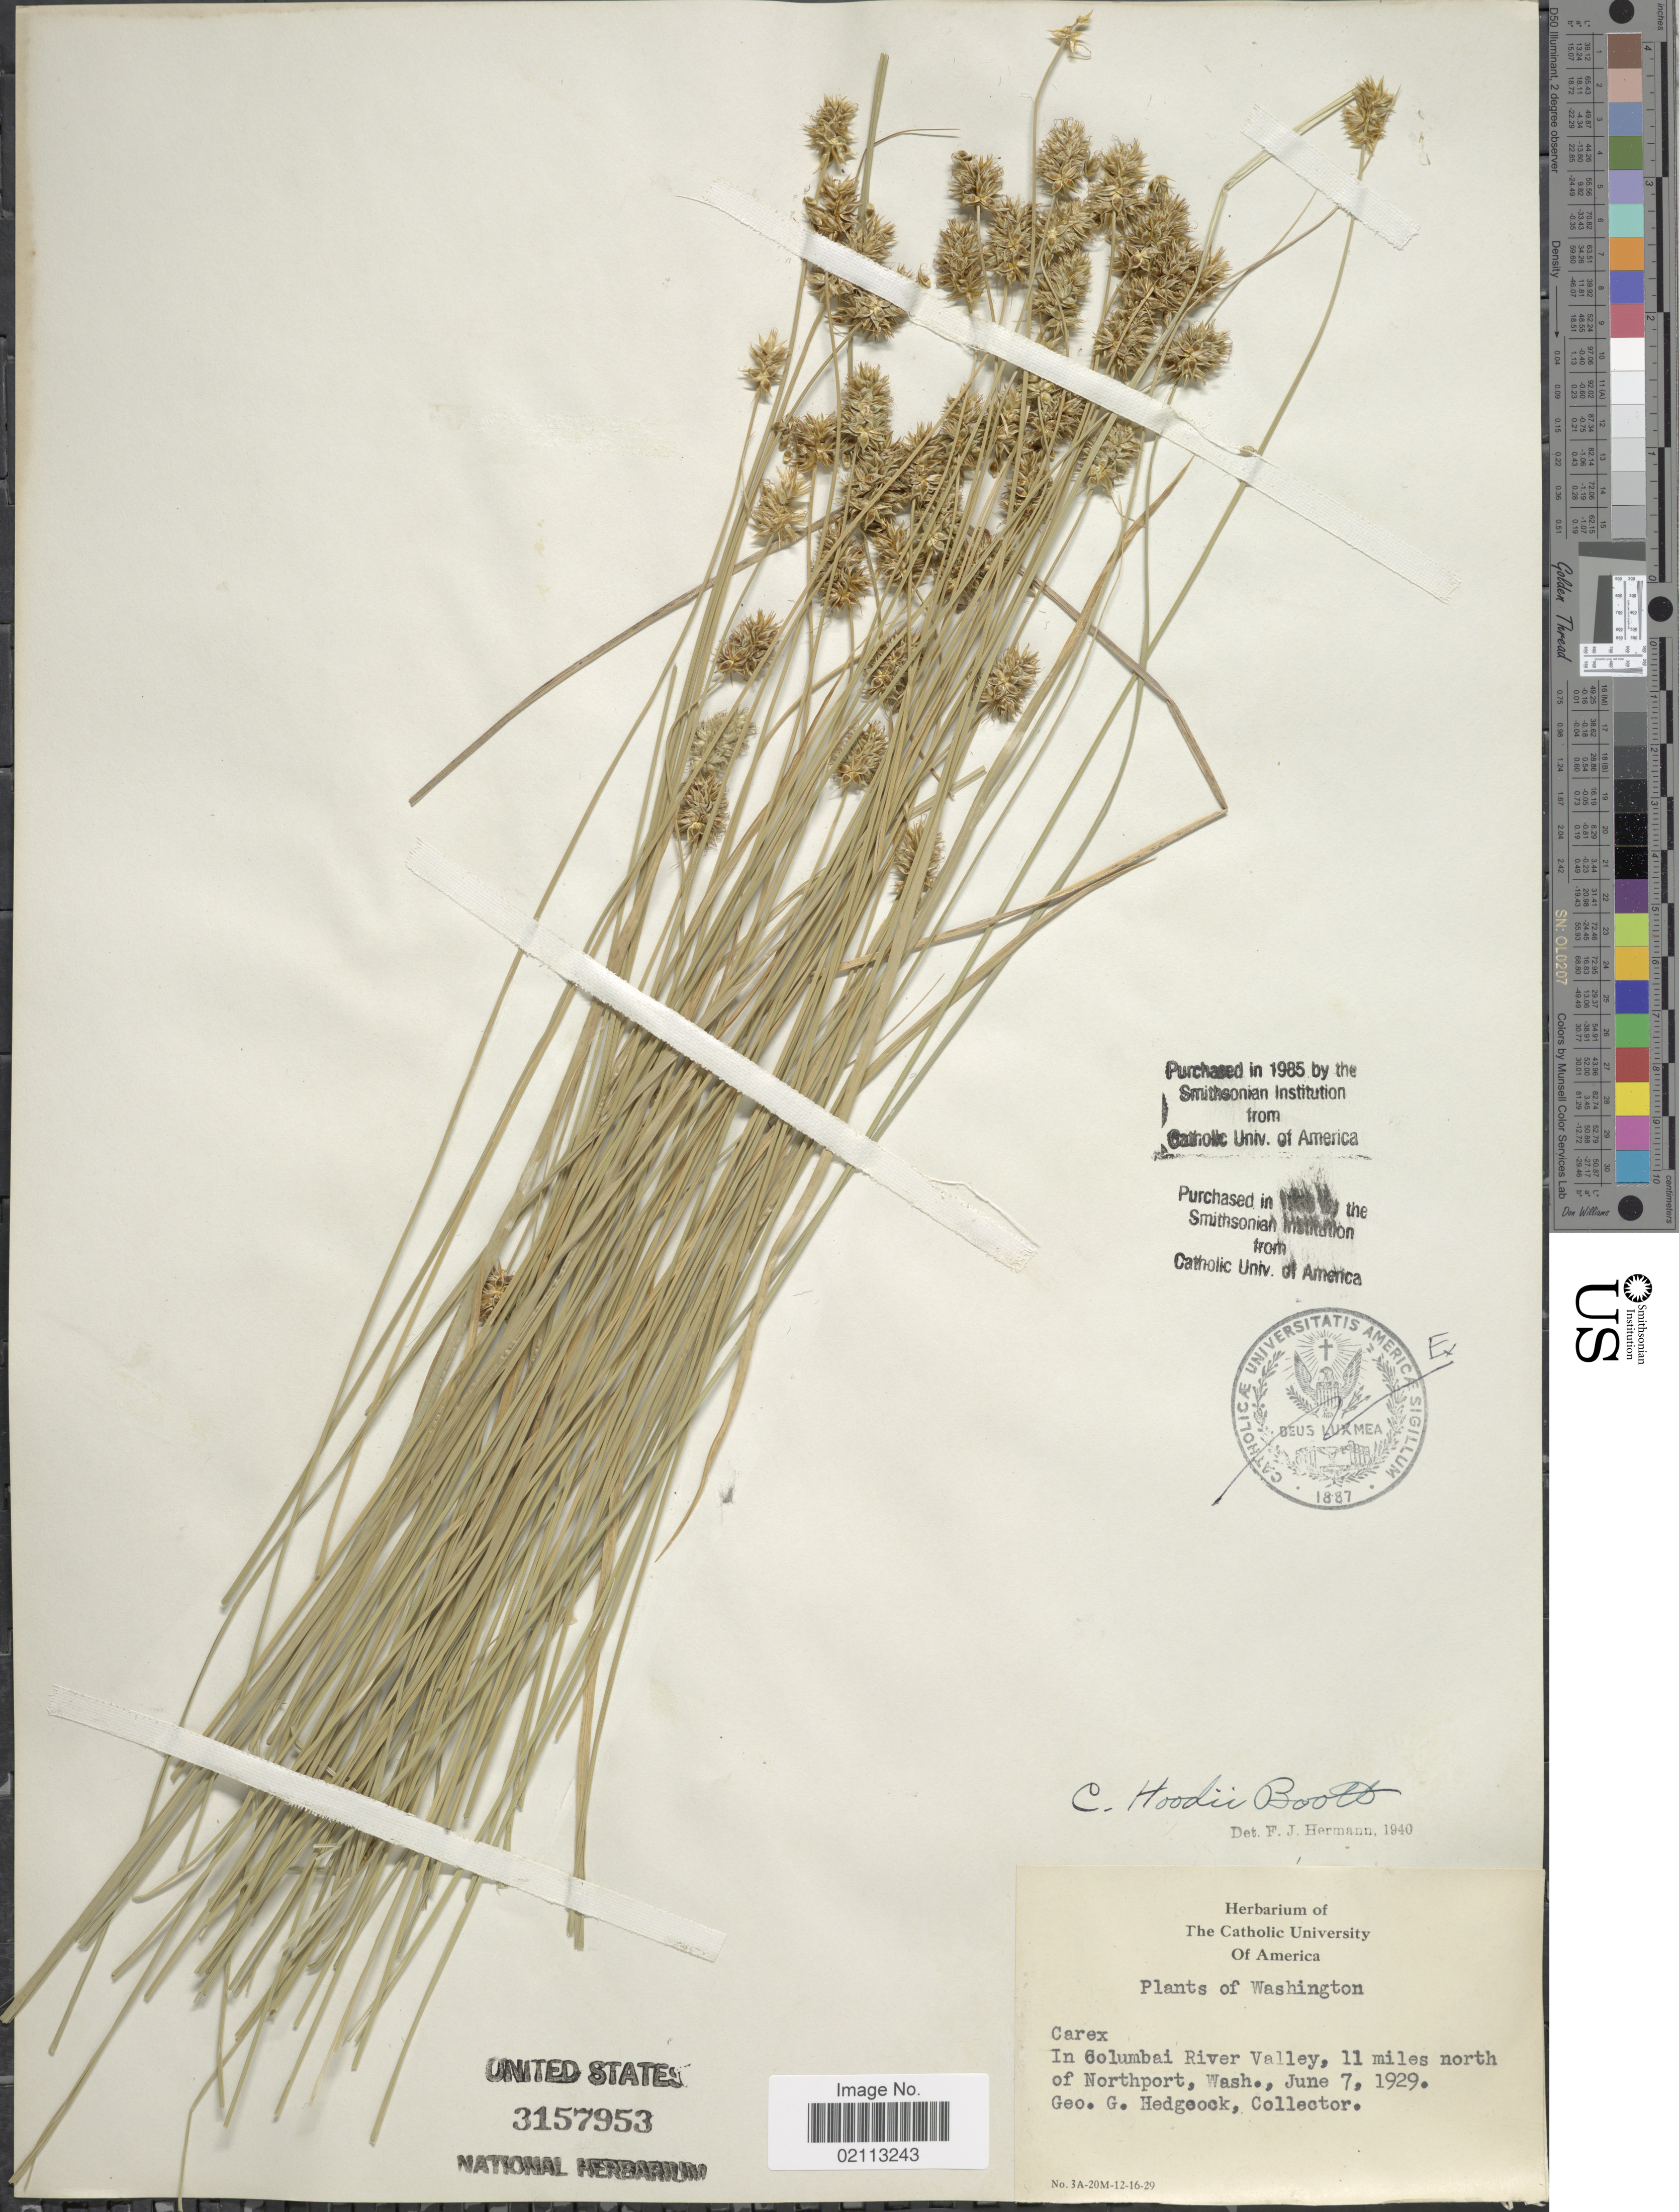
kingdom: Plantae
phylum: Tracheophyta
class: Liliopsida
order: Poales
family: Cyperaceae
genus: Carex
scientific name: Carex hoodii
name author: Boott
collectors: G. Hedgcock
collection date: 1929-06-07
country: United States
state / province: Washington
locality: In Columbai River Valley, 11 miles north of Northport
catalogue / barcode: US 3157953